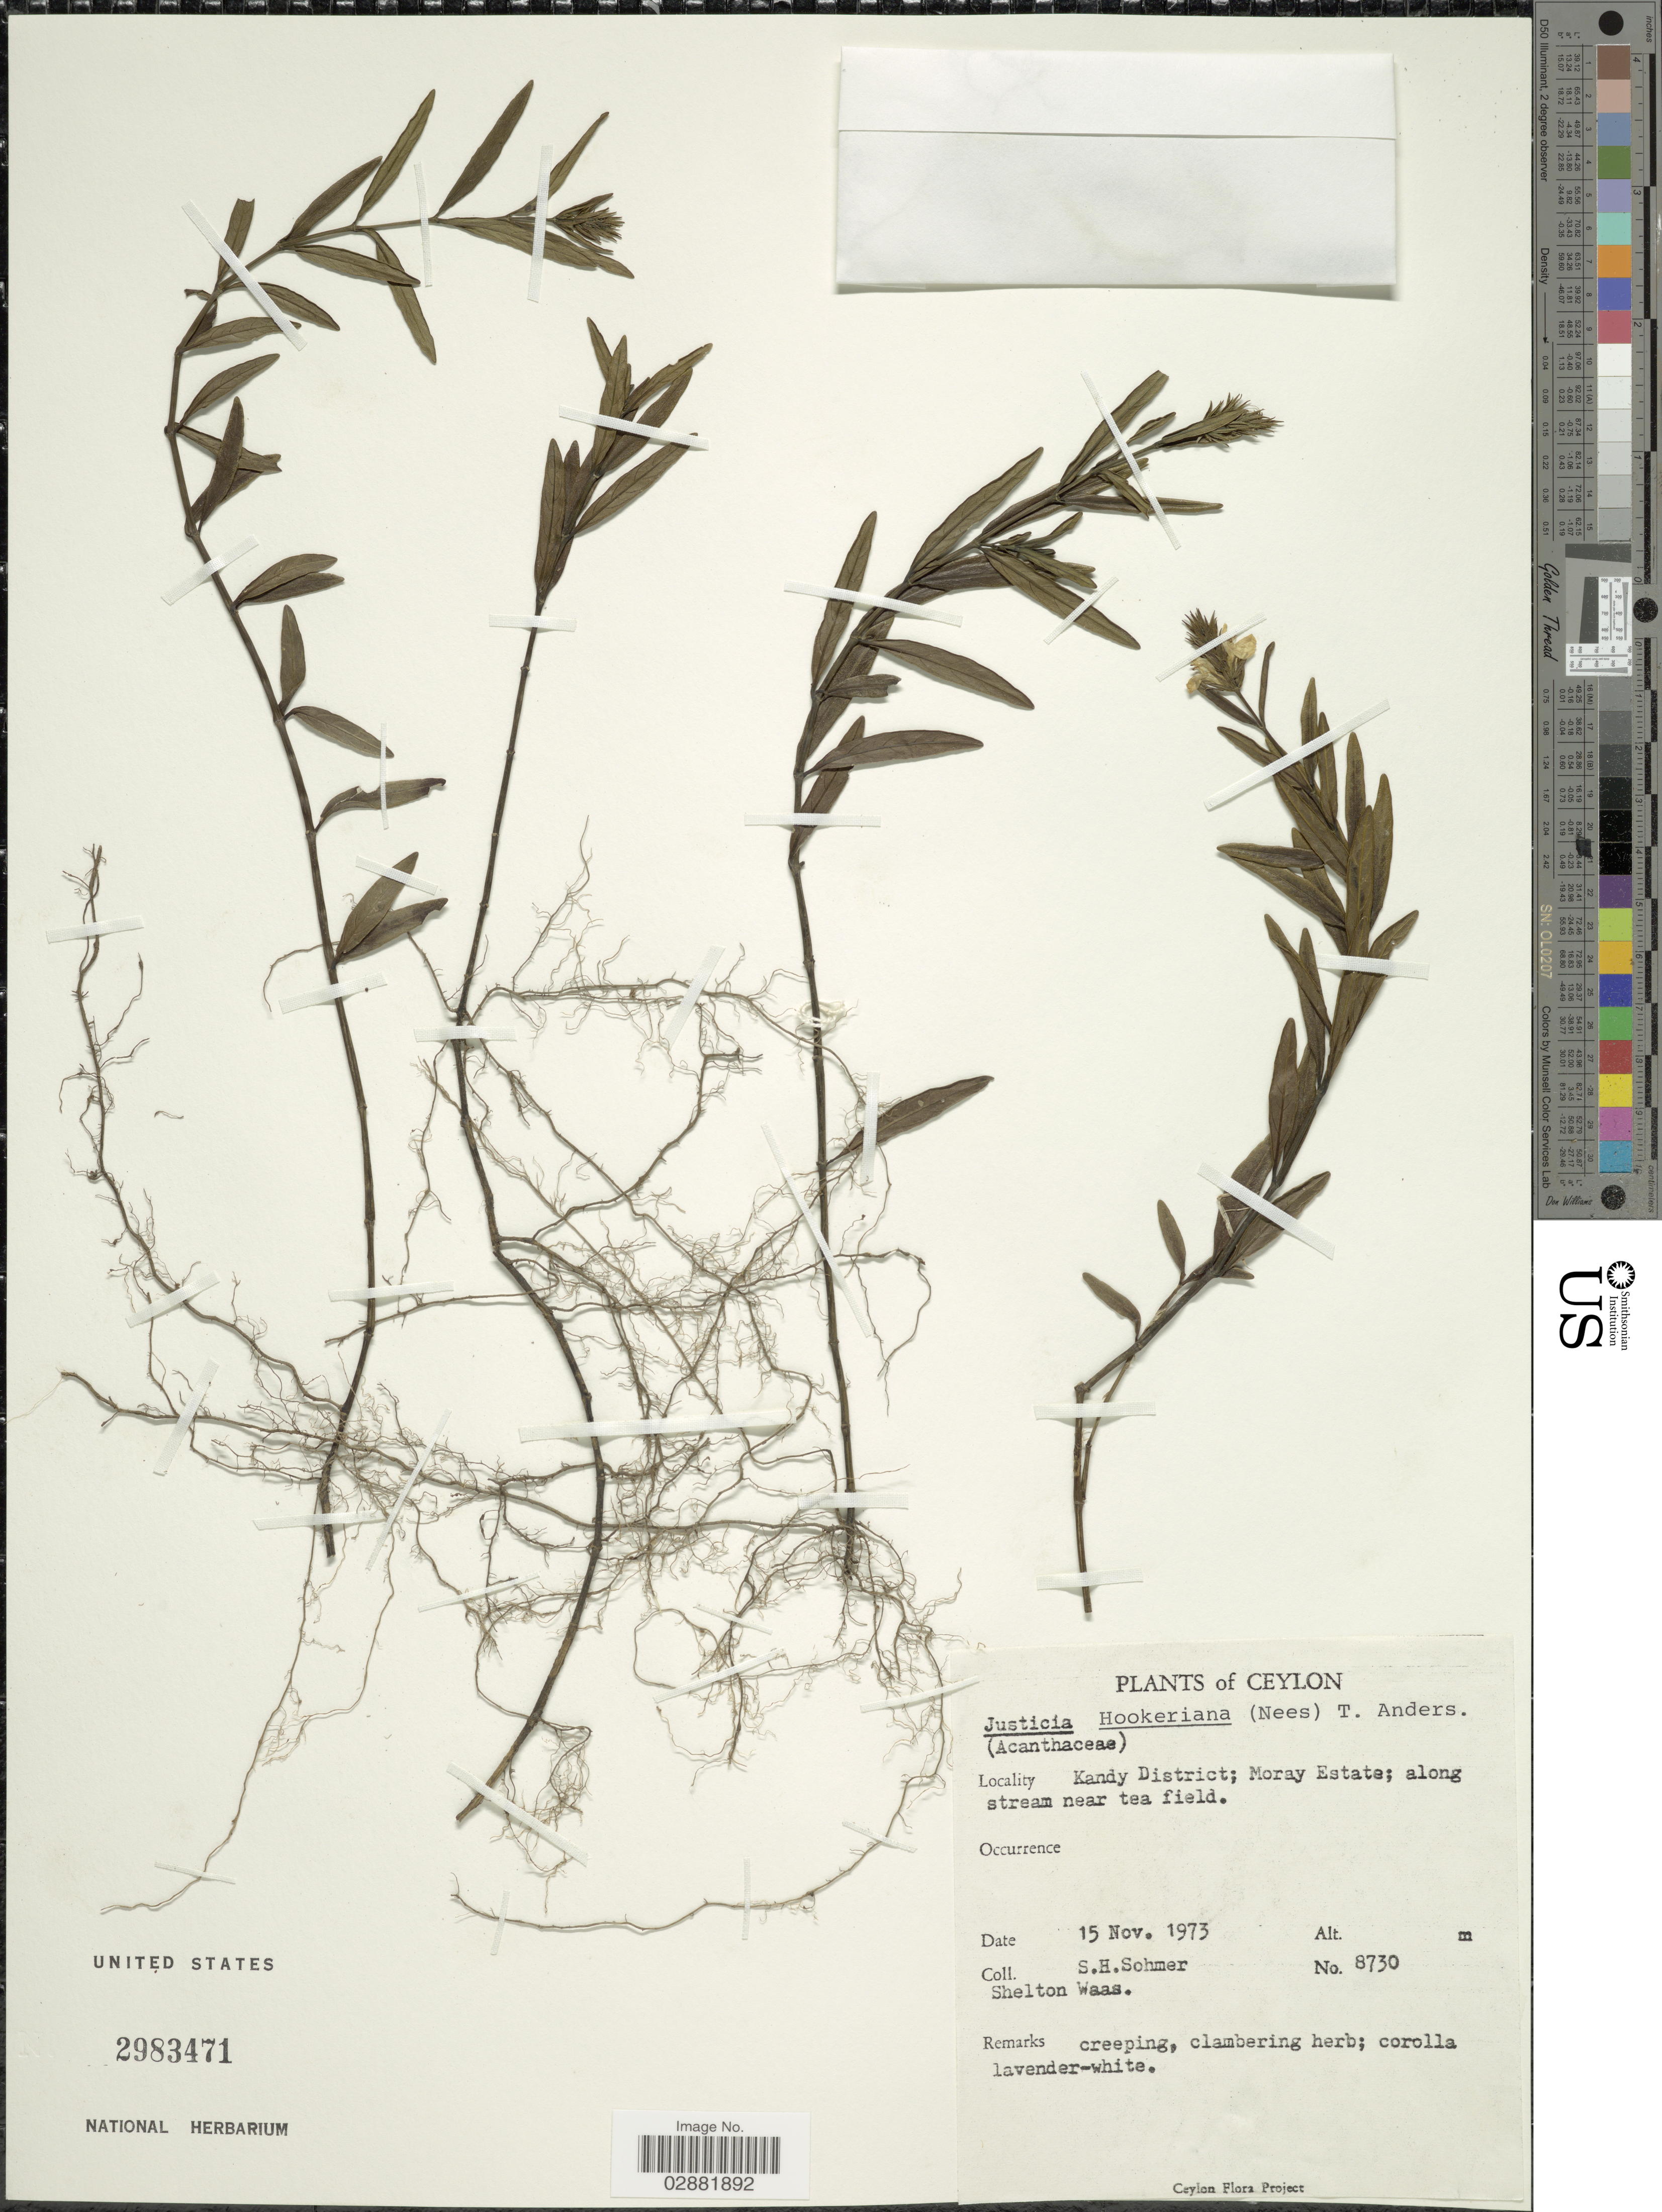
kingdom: Plantae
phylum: Tracheophyta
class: Magnoliopsida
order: Lamiales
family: Acanthaceae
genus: Justicia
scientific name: Justicia hookeriana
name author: T. Anderson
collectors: S. H. Sohmer & S. Waas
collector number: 8730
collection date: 1973-11-15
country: Sri Lanka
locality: Ceylon, Kandy District, Moray Estate, along stream near tea field.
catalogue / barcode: US 2983471